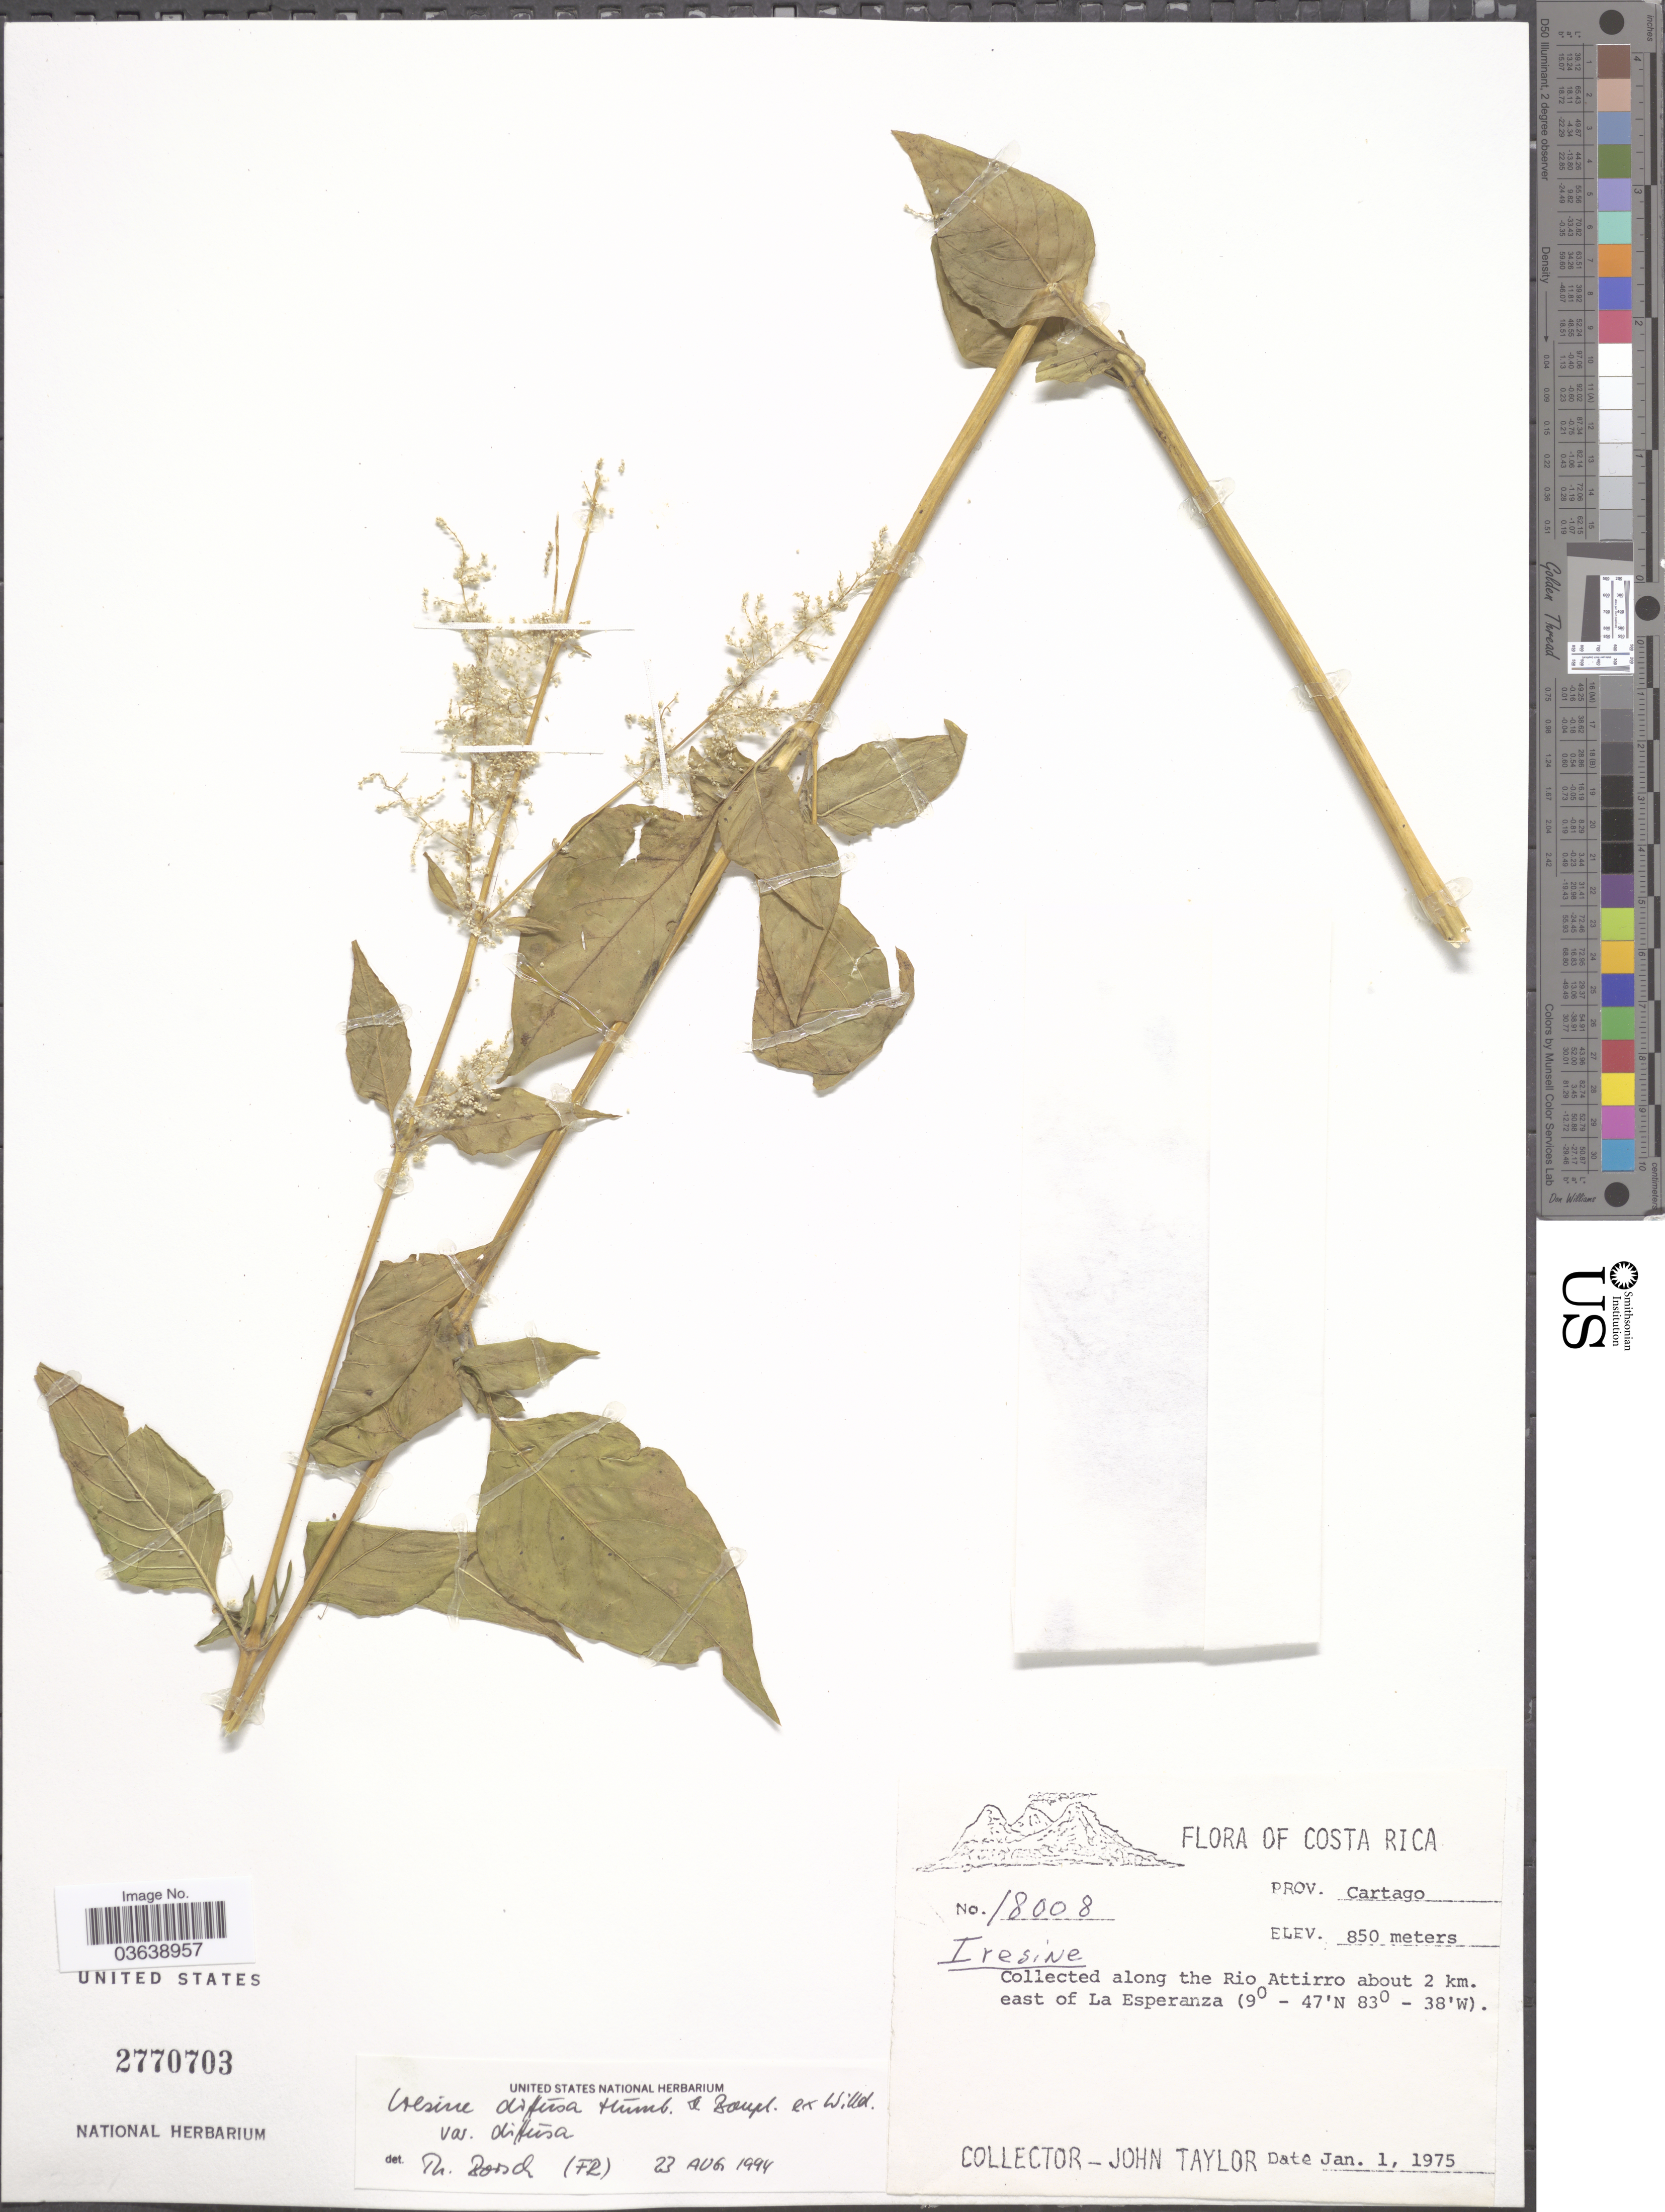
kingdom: Plantae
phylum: Tracheophyta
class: Magnoliopsida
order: Caryophyllales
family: Amaranthaceae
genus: Iresine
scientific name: Iresine celosia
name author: L.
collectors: J. Taylor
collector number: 18008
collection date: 1975-01-01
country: Costa Rica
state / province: Cartago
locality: Along the Rio Attirro about 2 km. east of La Esperanza.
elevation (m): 850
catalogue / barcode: US 2770703